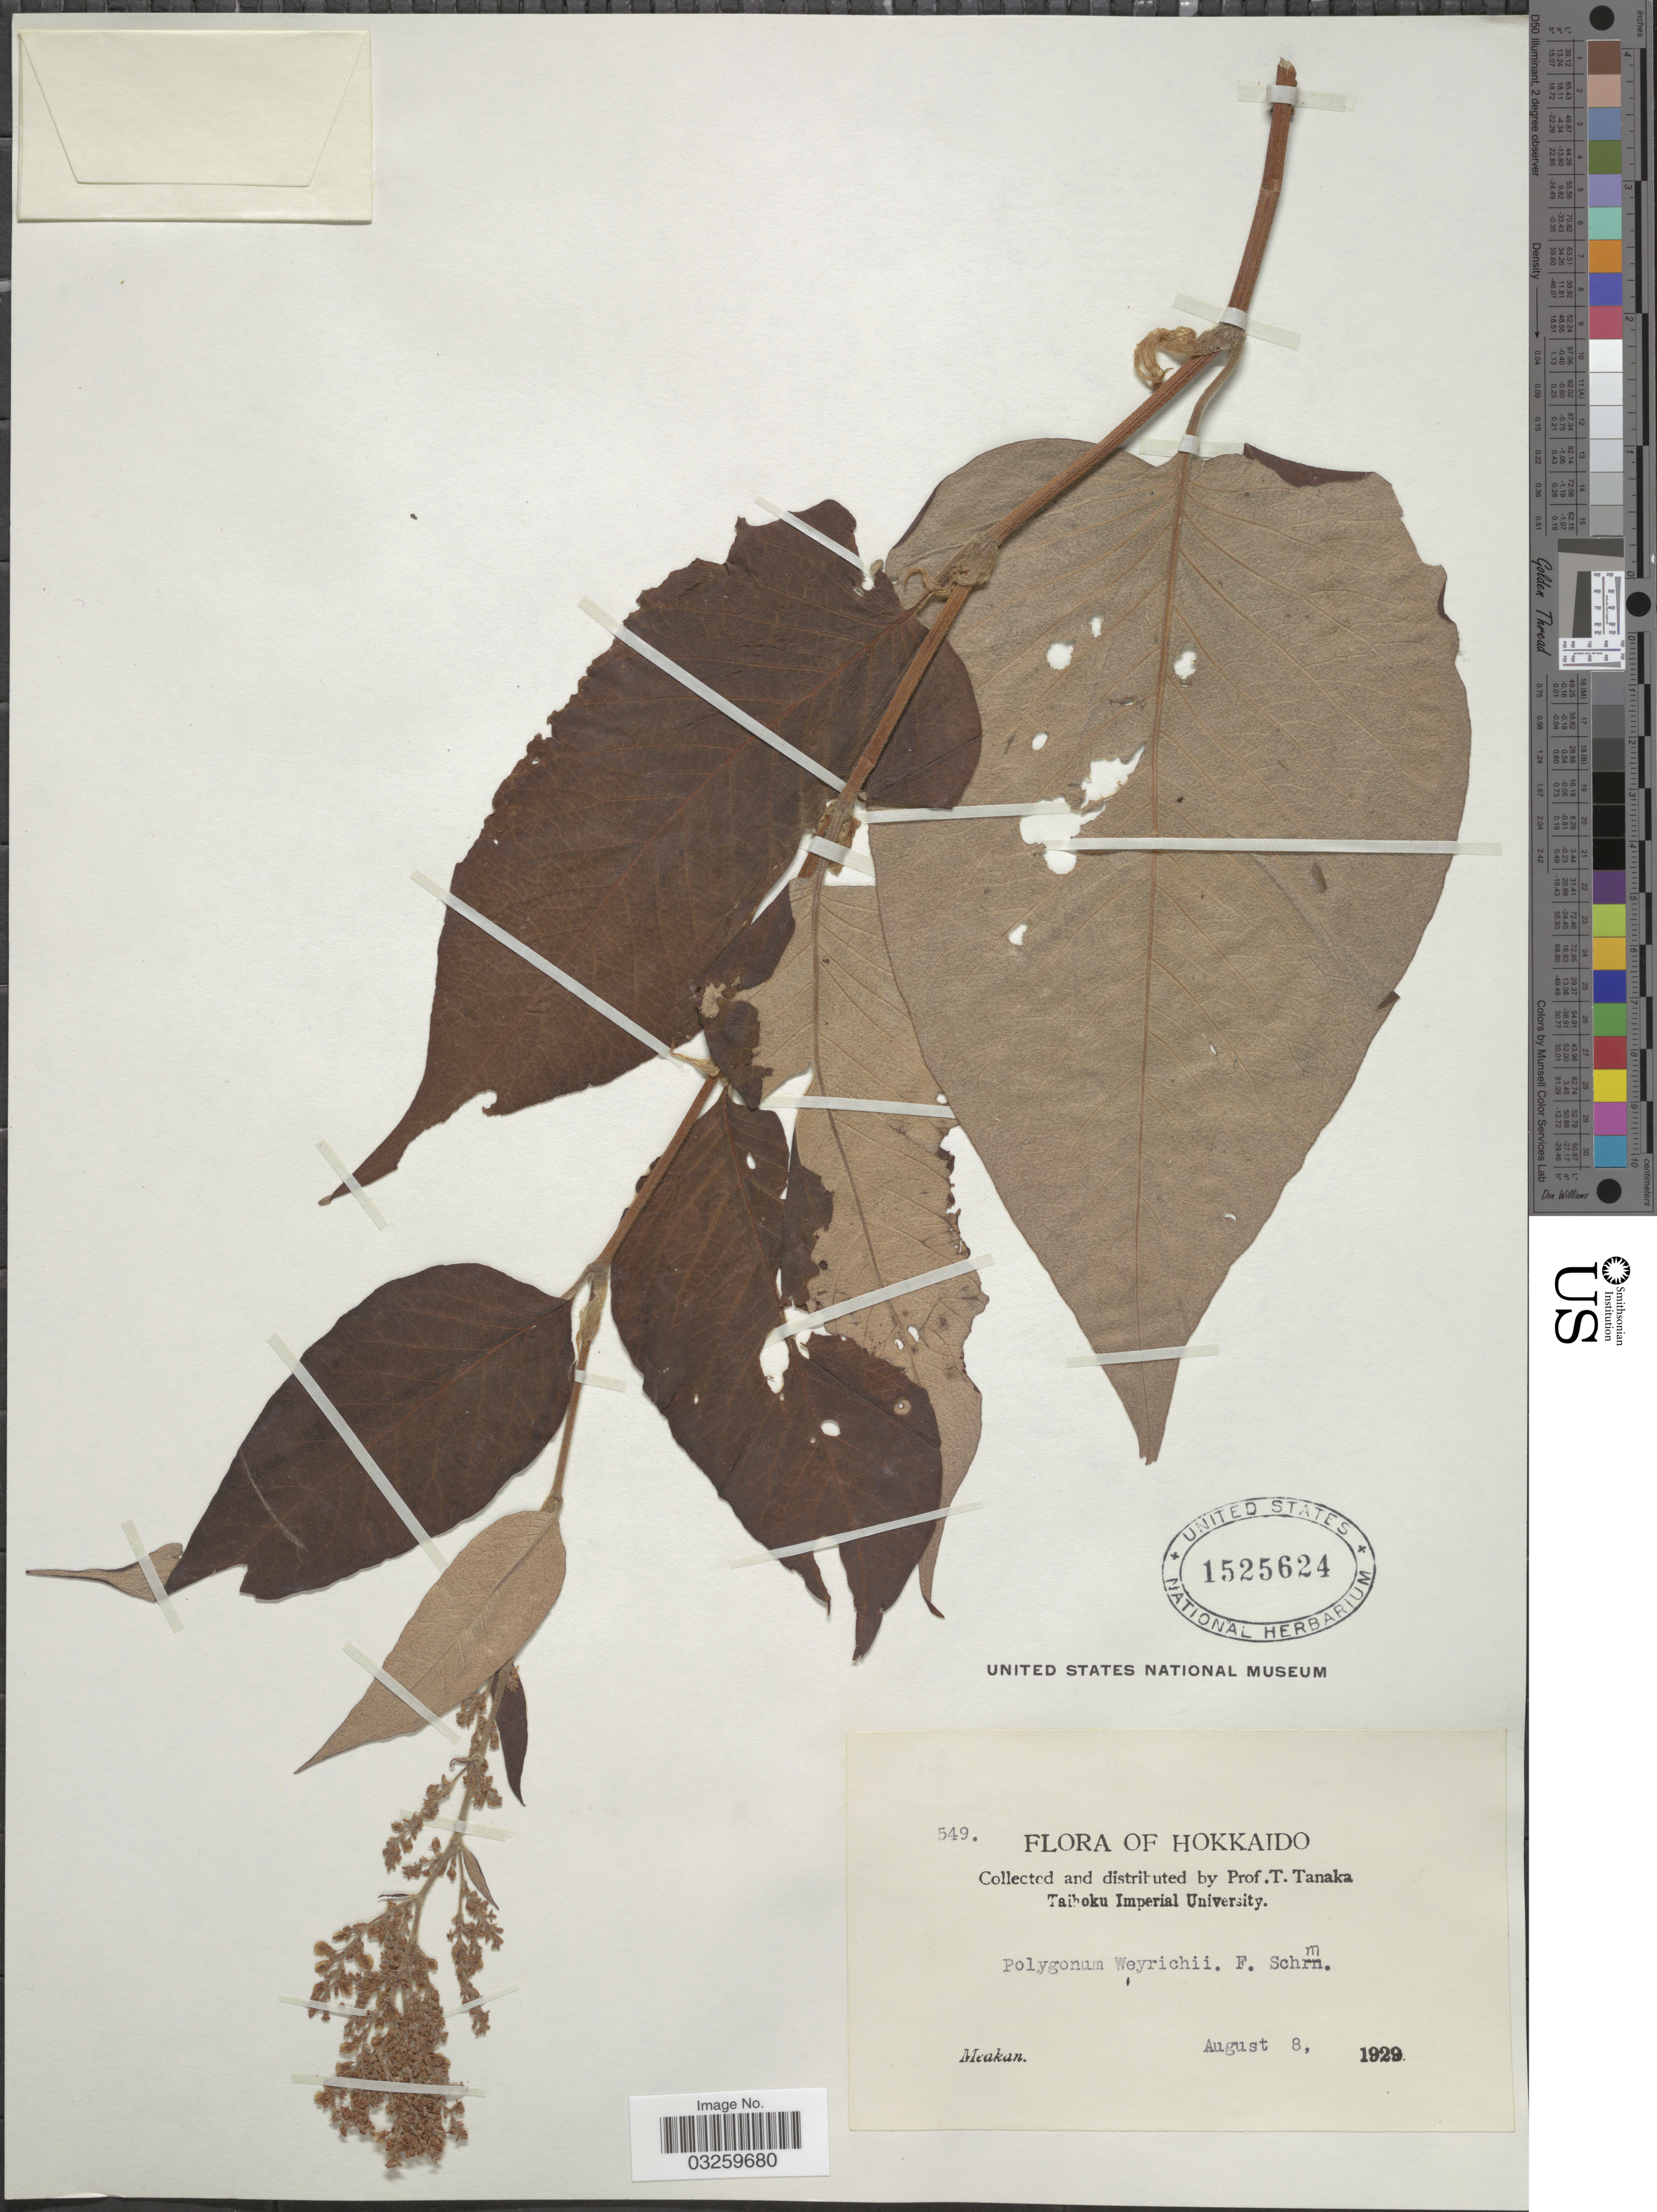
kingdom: Plantae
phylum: Tracheophyta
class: Magnoliopsida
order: Caryophyllales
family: Polygonaceae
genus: Koenigia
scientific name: Koenigia weyrichii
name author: (F. Schmidt) T.M. Schust. & Reveal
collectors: T. Tanaka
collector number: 549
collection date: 1929-08-08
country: Japan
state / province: Hokkaidō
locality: Meakan.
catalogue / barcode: US 1525624